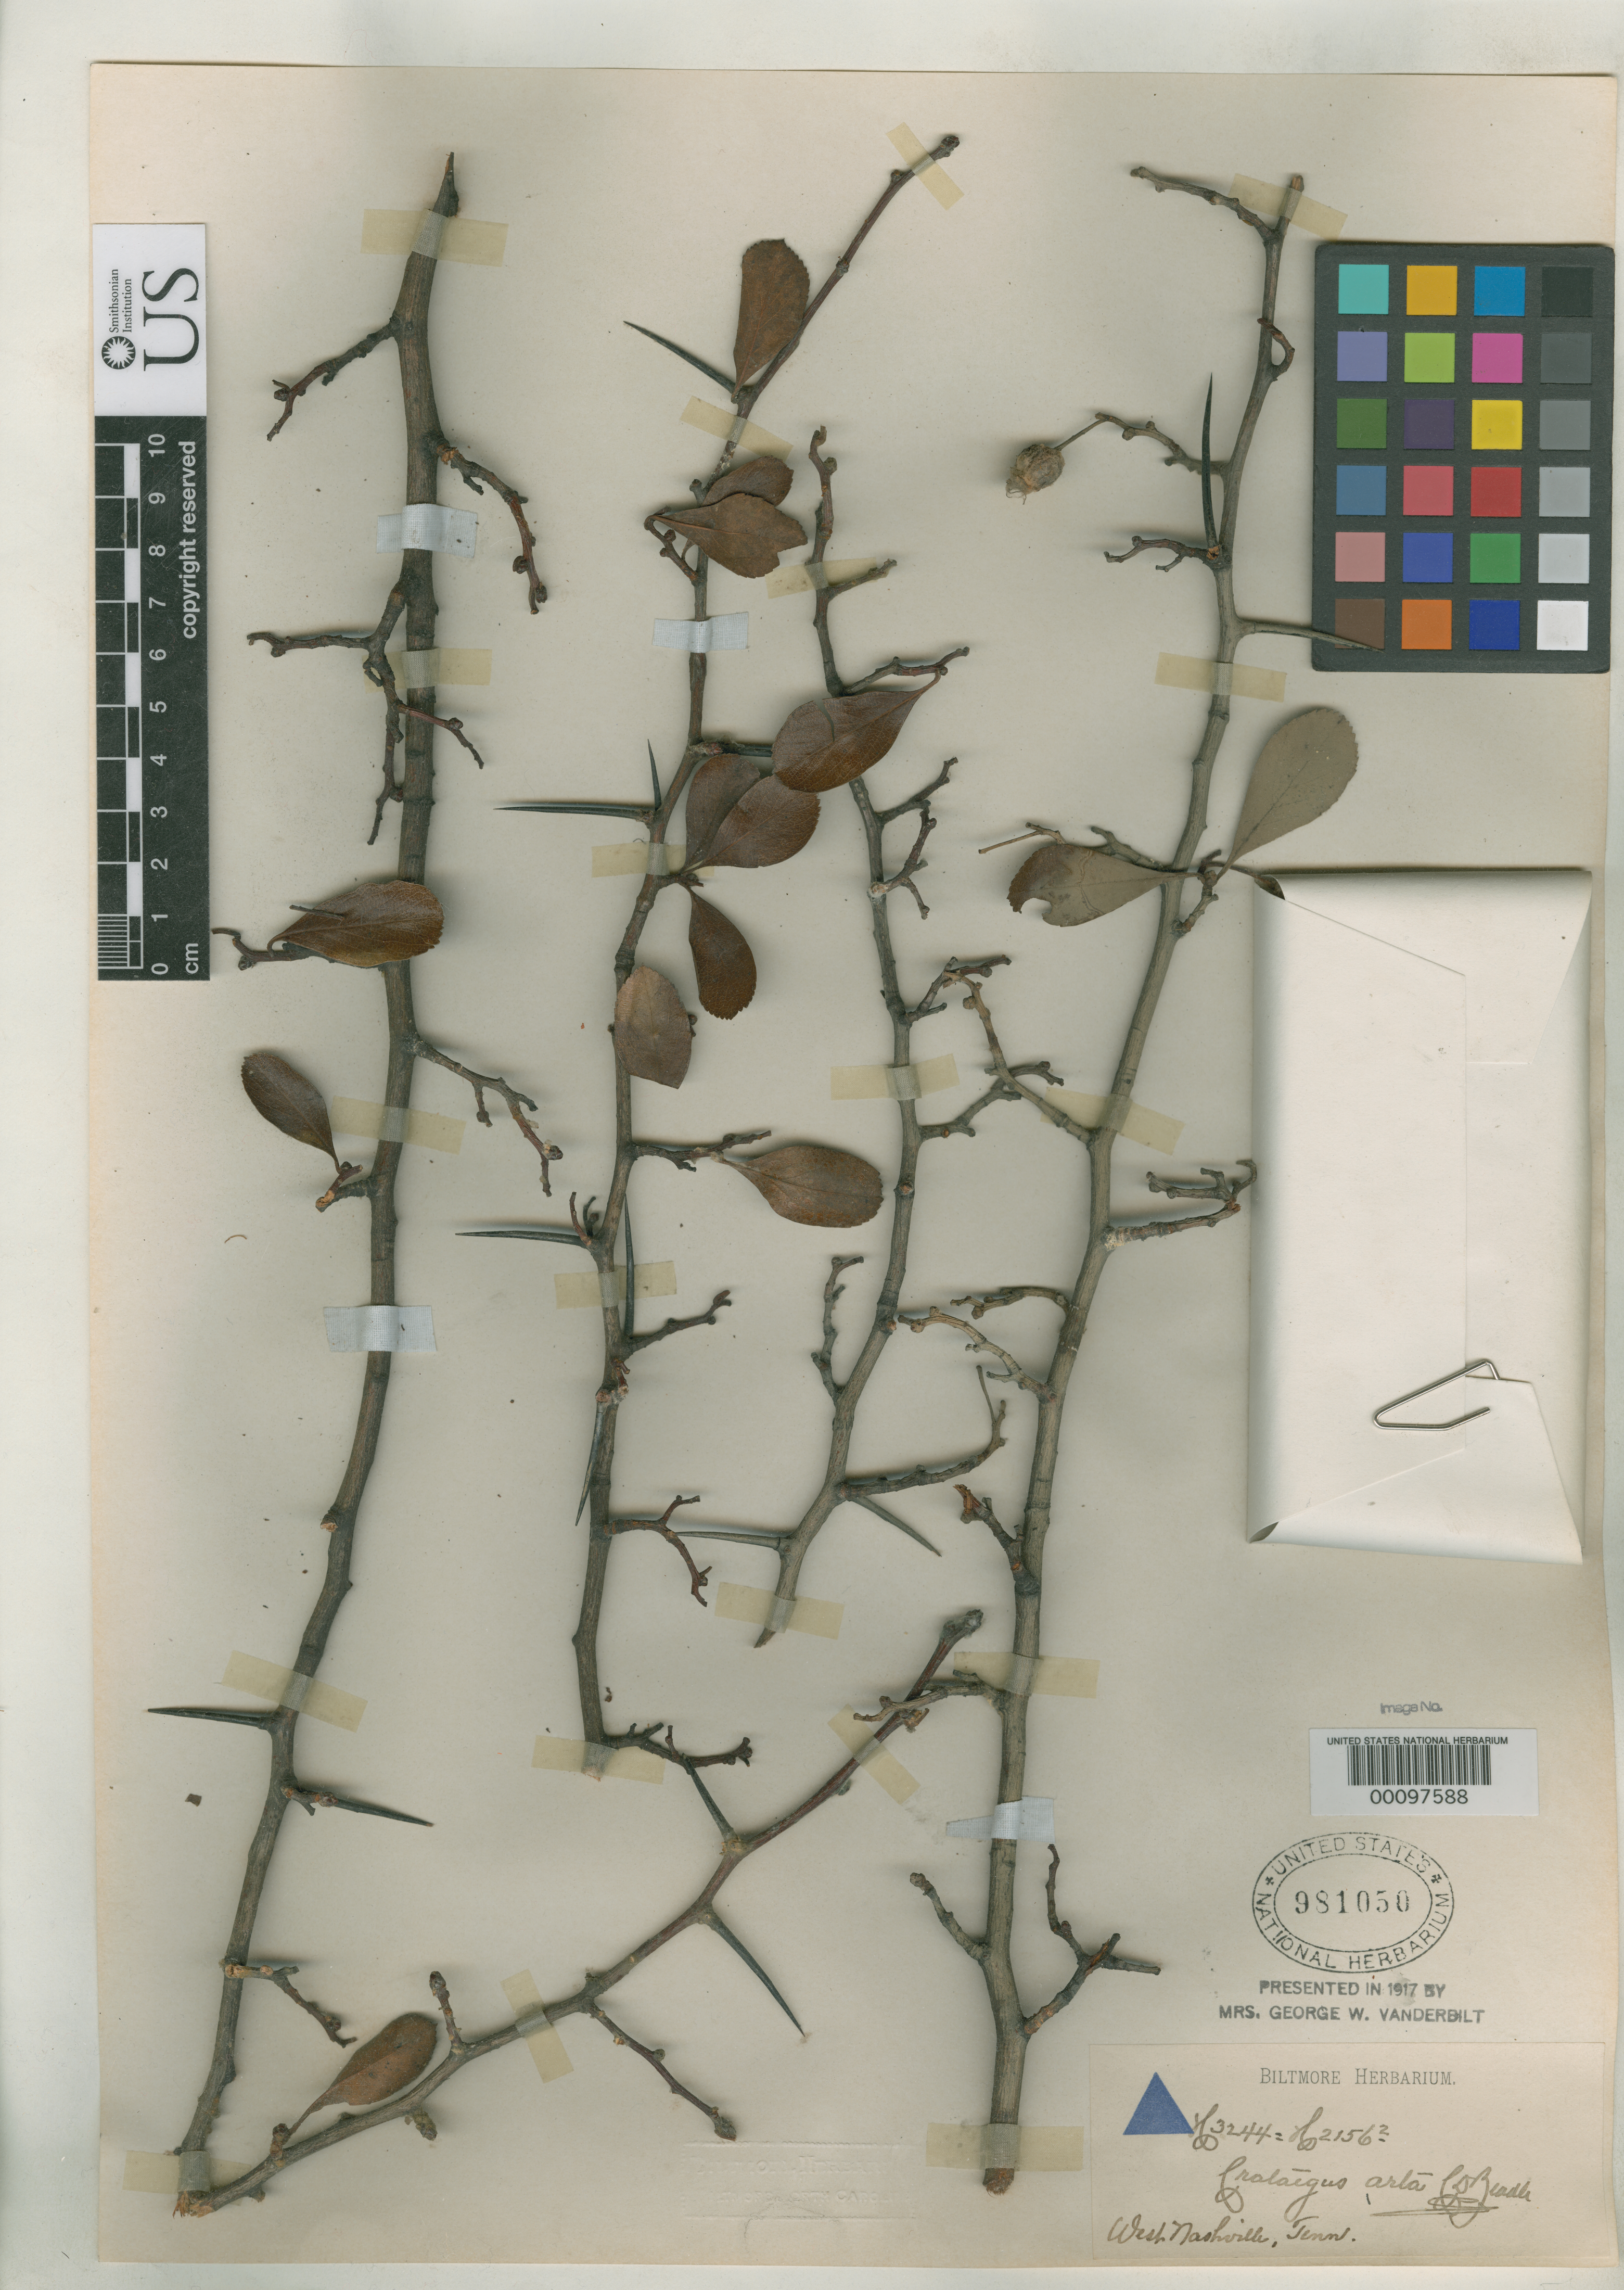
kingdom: Plantae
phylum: Tracheophyta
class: Magnoliopsida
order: Rosales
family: Rosaceae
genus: Crataegus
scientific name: Crataegus arta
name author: Beadle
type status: Type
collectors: ex herb. Biltmore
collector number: H 3244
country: United States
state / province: Tennessee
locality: On limestone hills near Nashville.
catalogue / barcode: US 981050